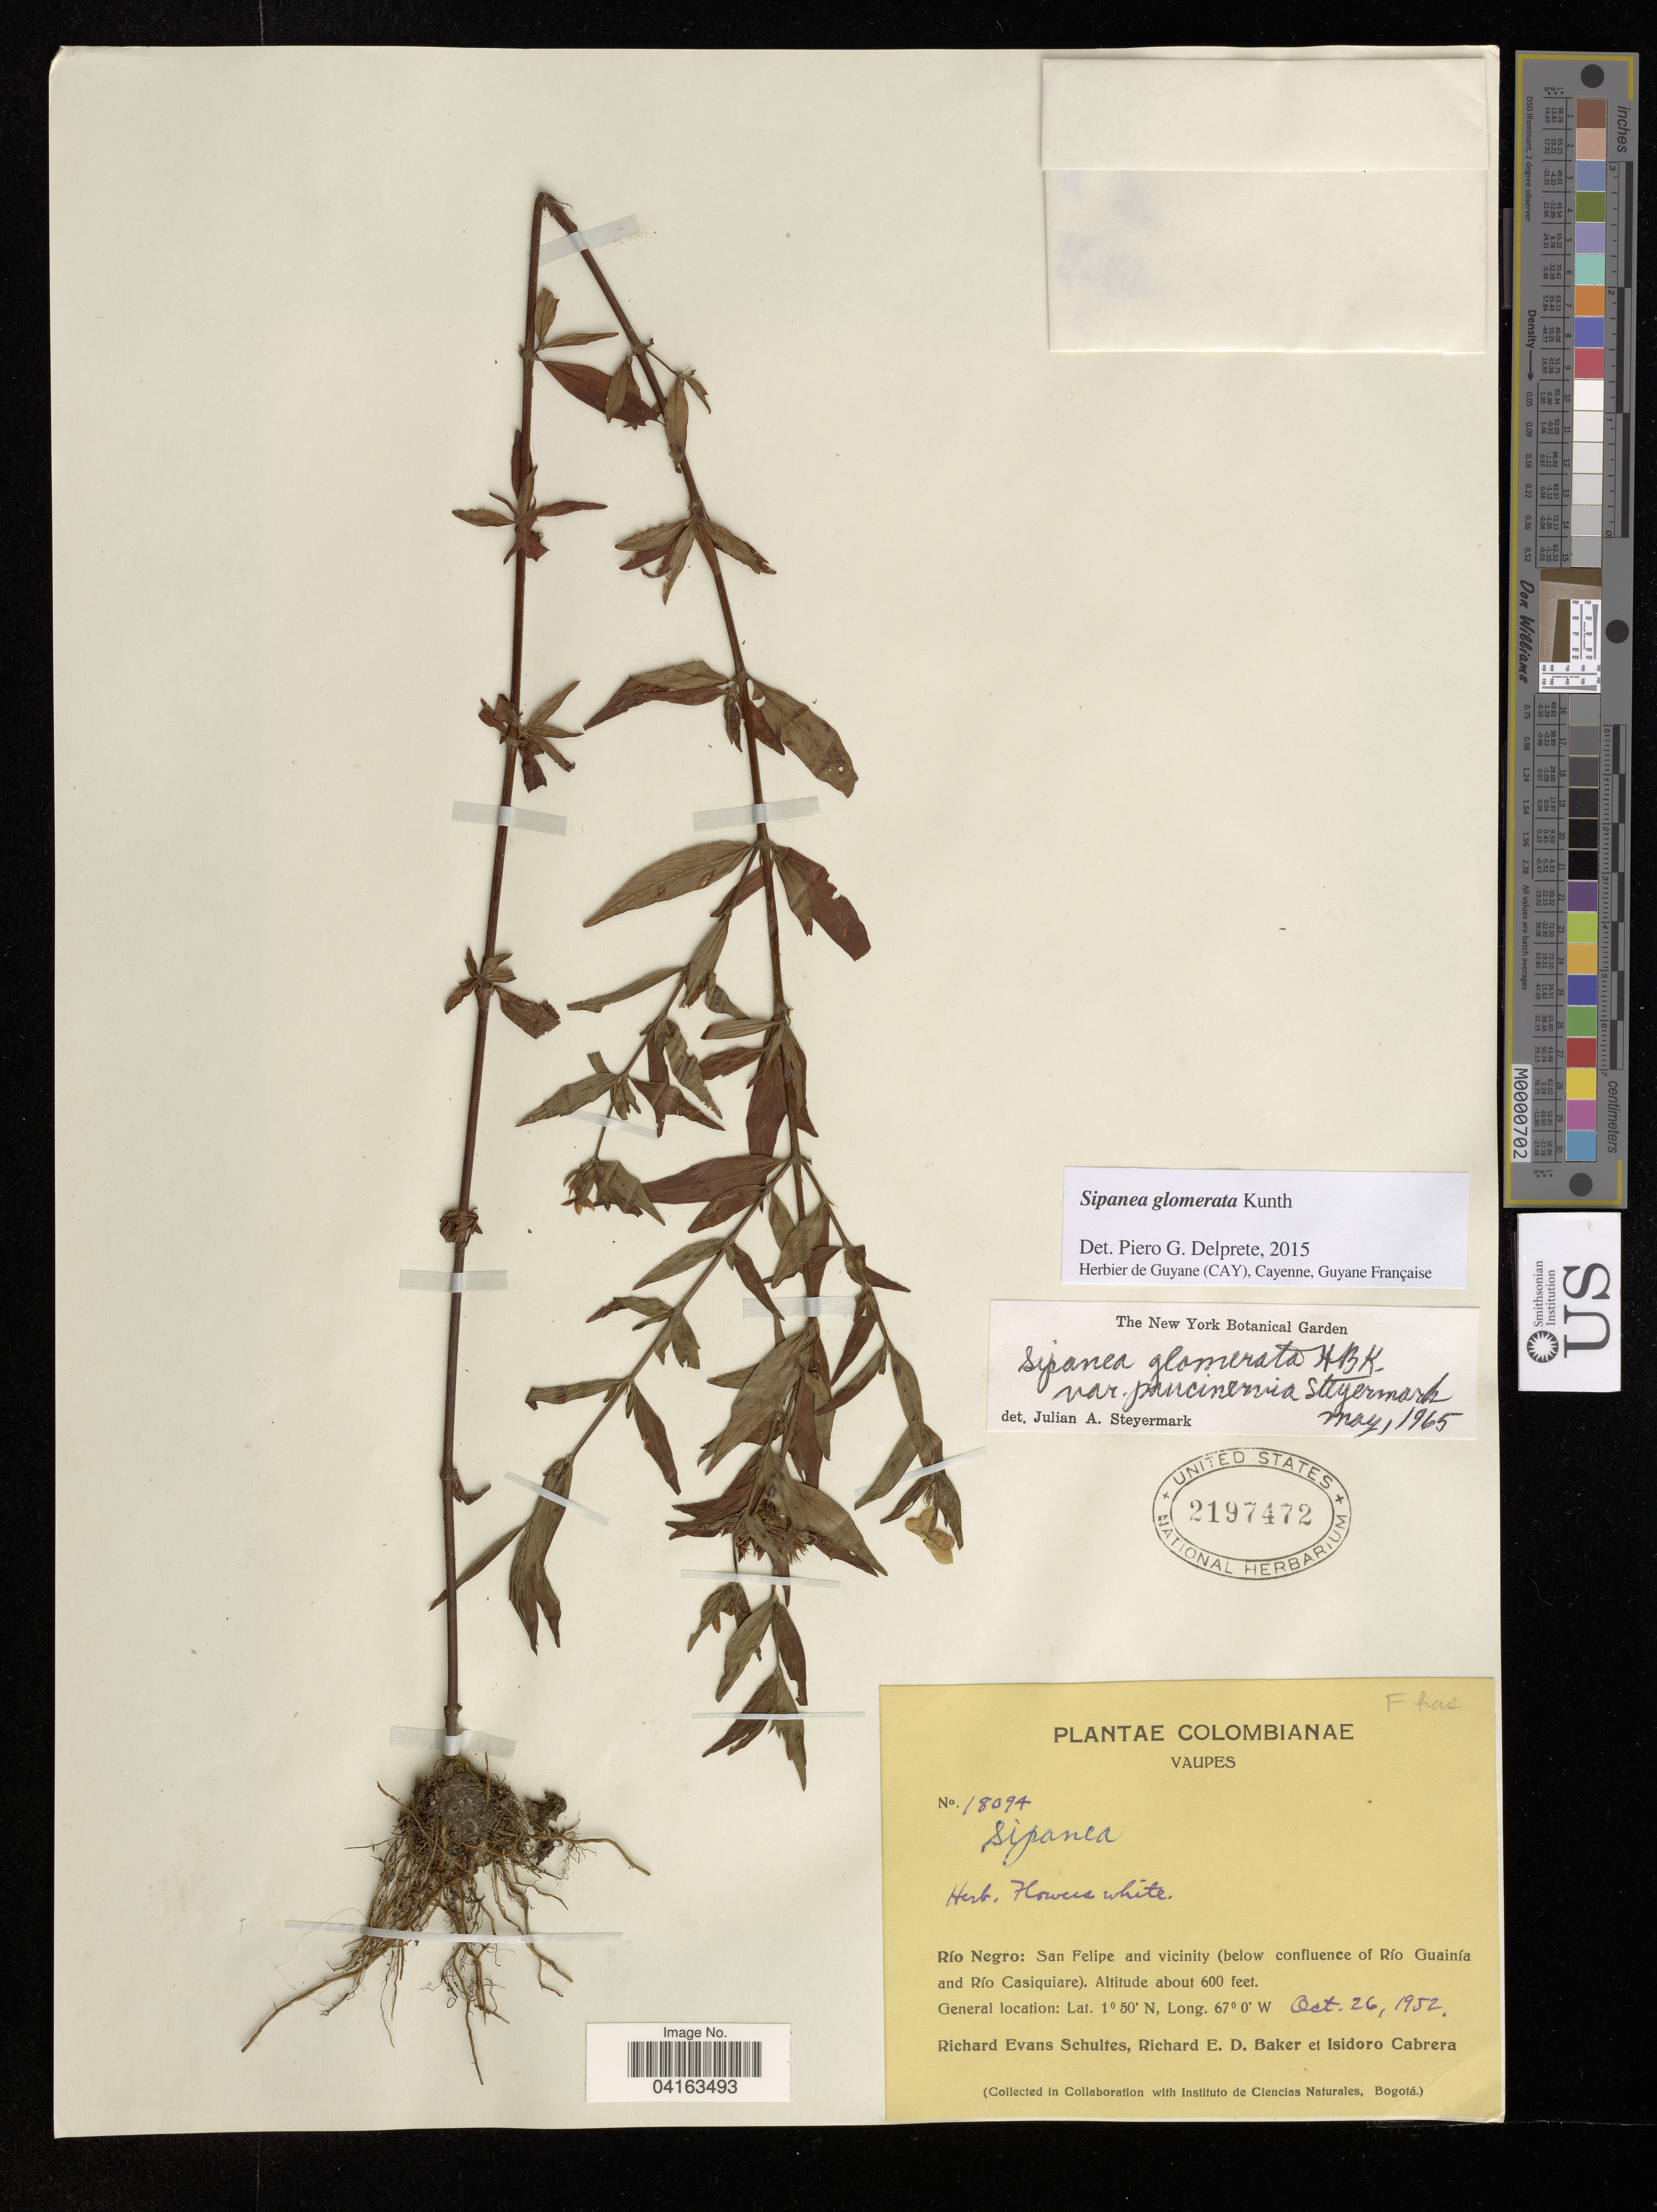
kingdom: Plantae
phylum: Tracheophyta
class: Magnoliopsida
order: Gentianales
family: Rubiaceae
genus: Sipanea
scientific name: Sipanea glomerata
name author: Kunth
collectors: R. Schultes, R. E. D. Baker & I. Cabrera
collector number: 18094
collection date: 1952-10-26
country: Colombia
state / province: Vaupés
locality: Río Negro: San Felipe and vicinity (below confluence of Río Guainía and Río Casiquiare).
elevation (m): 183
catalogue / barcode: US 2197472